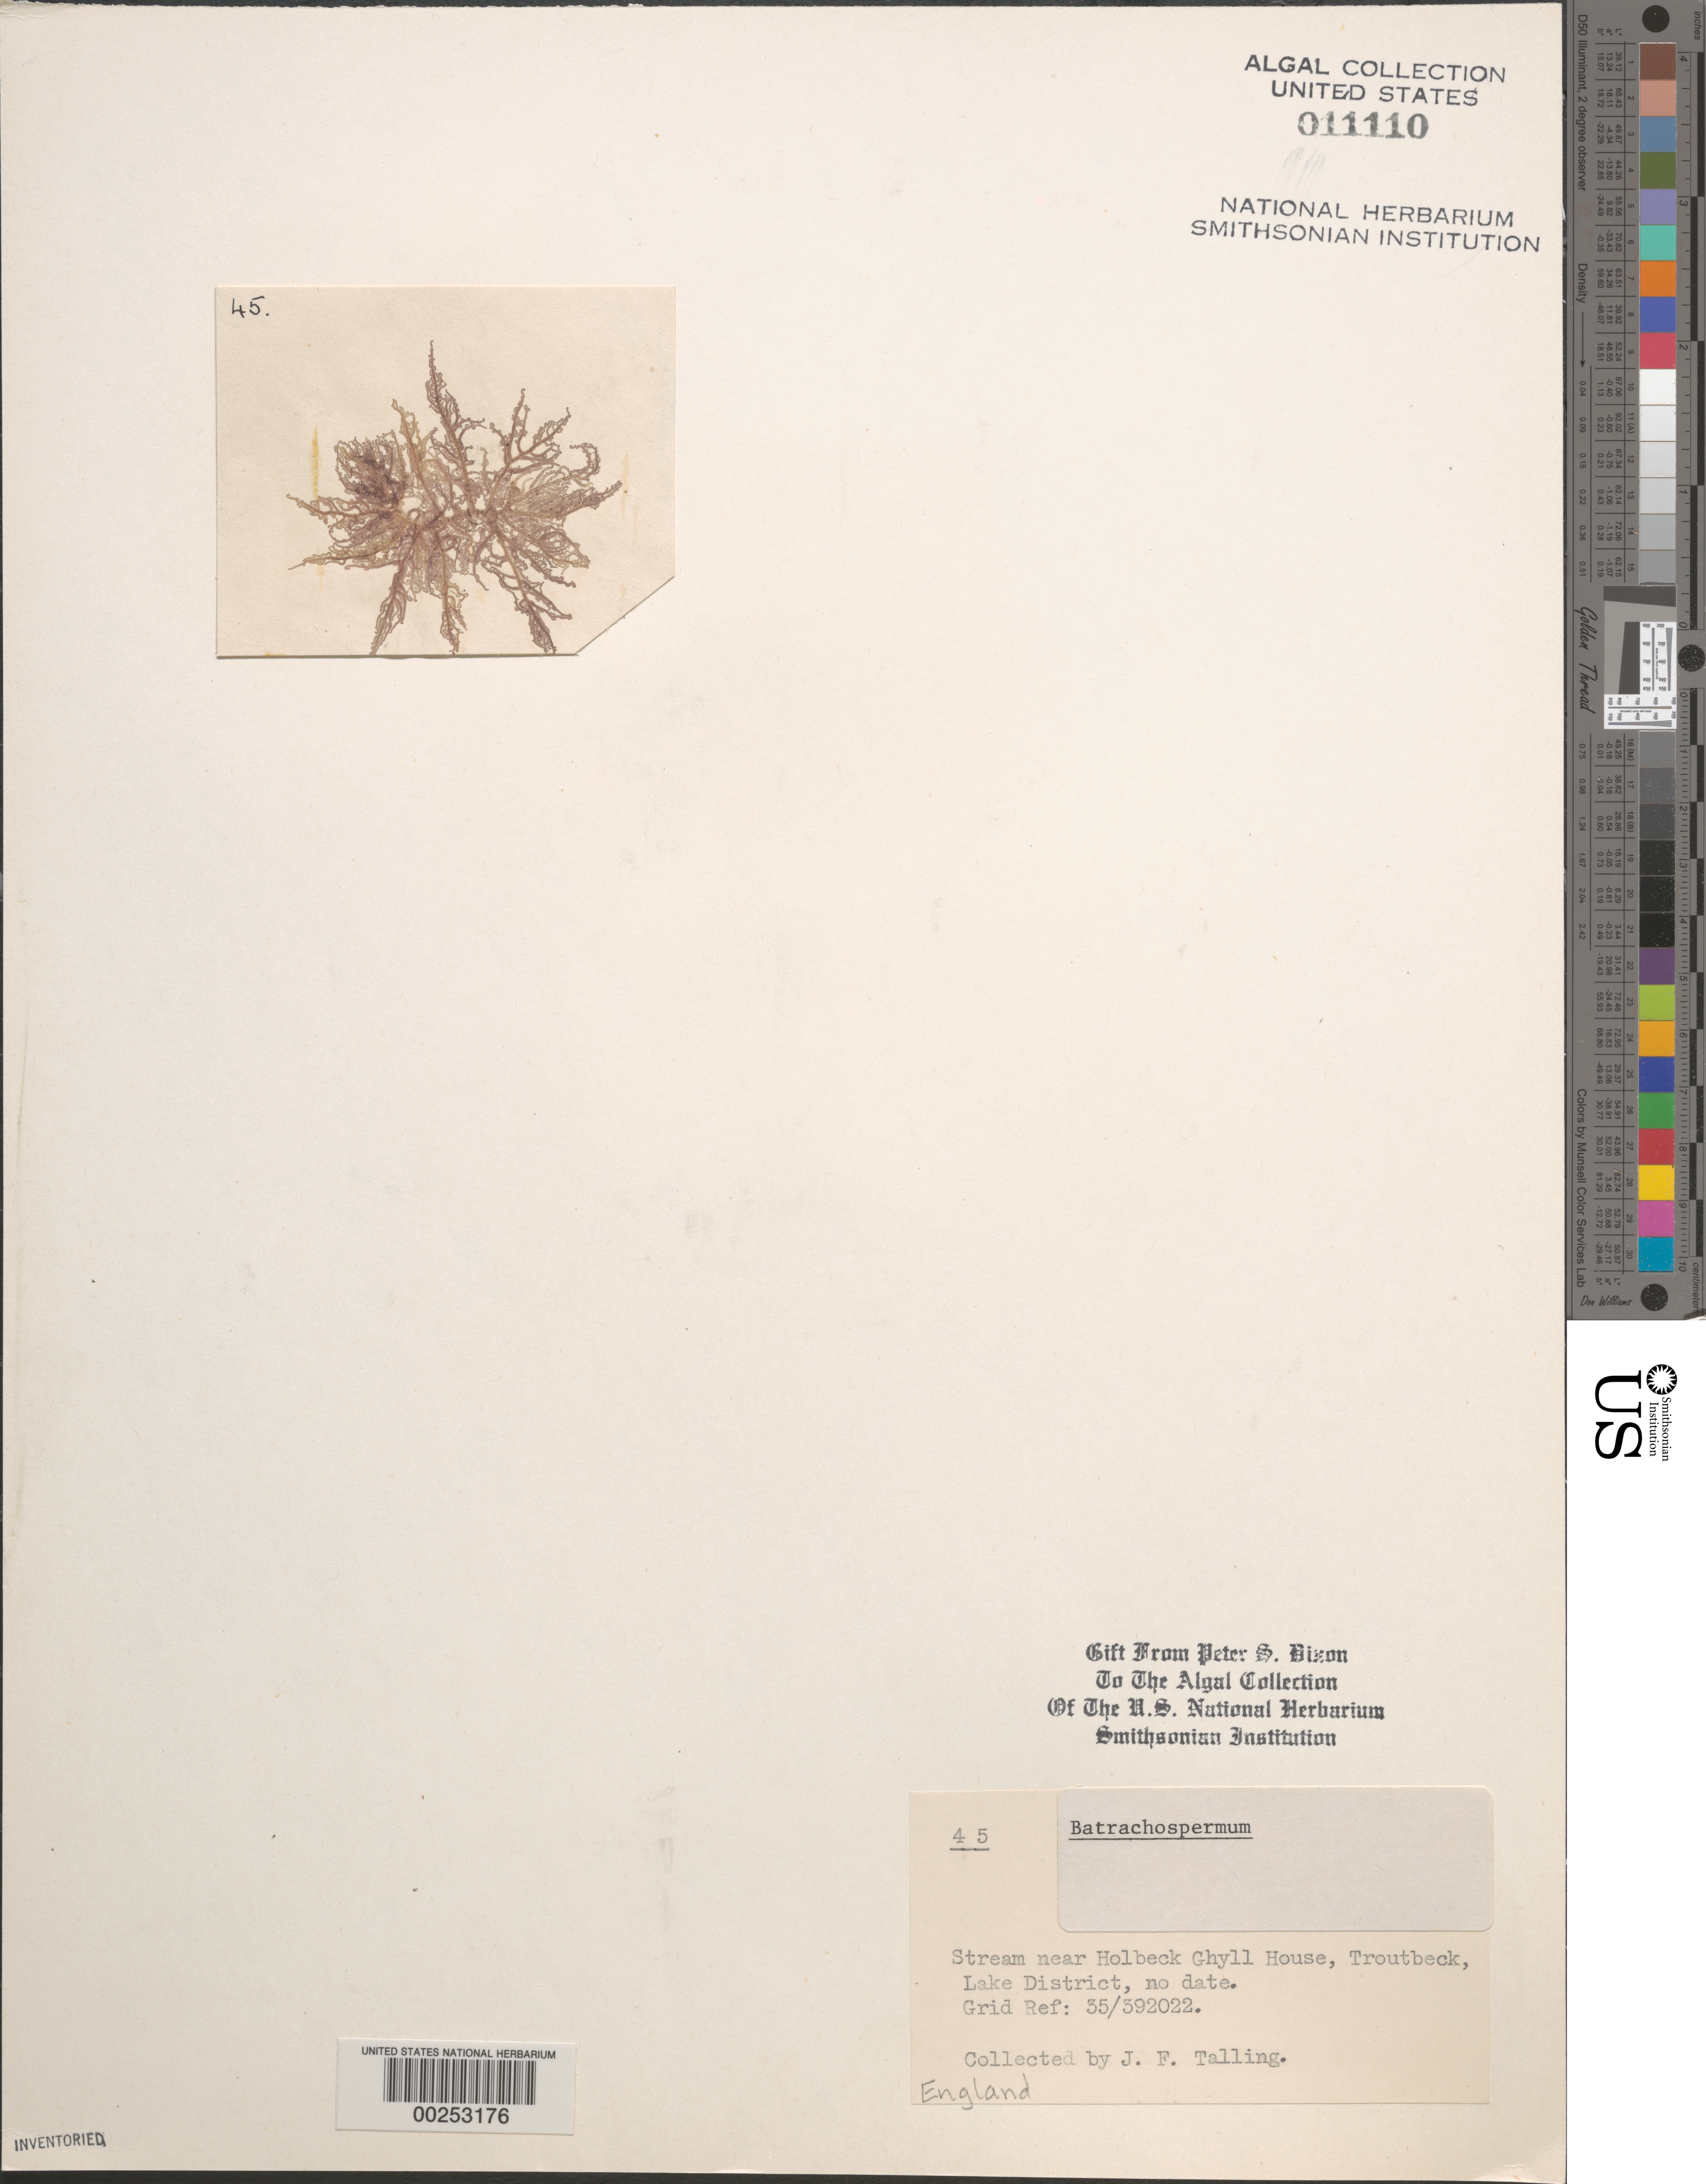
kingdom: Plantae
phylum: Rhodophyta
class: Florideophyceae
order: Batrachospermales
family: Batrachospermaceae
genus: Batrachospermum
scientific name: Batrachospermum sp.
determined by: Dixon, P. S.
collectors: J. Talling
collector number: PSD 45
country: United Kingdom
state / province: England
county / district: Cumbria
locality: Troutbeck, near Holbeck, Ghyll House, Lake District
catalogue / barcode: US 11110